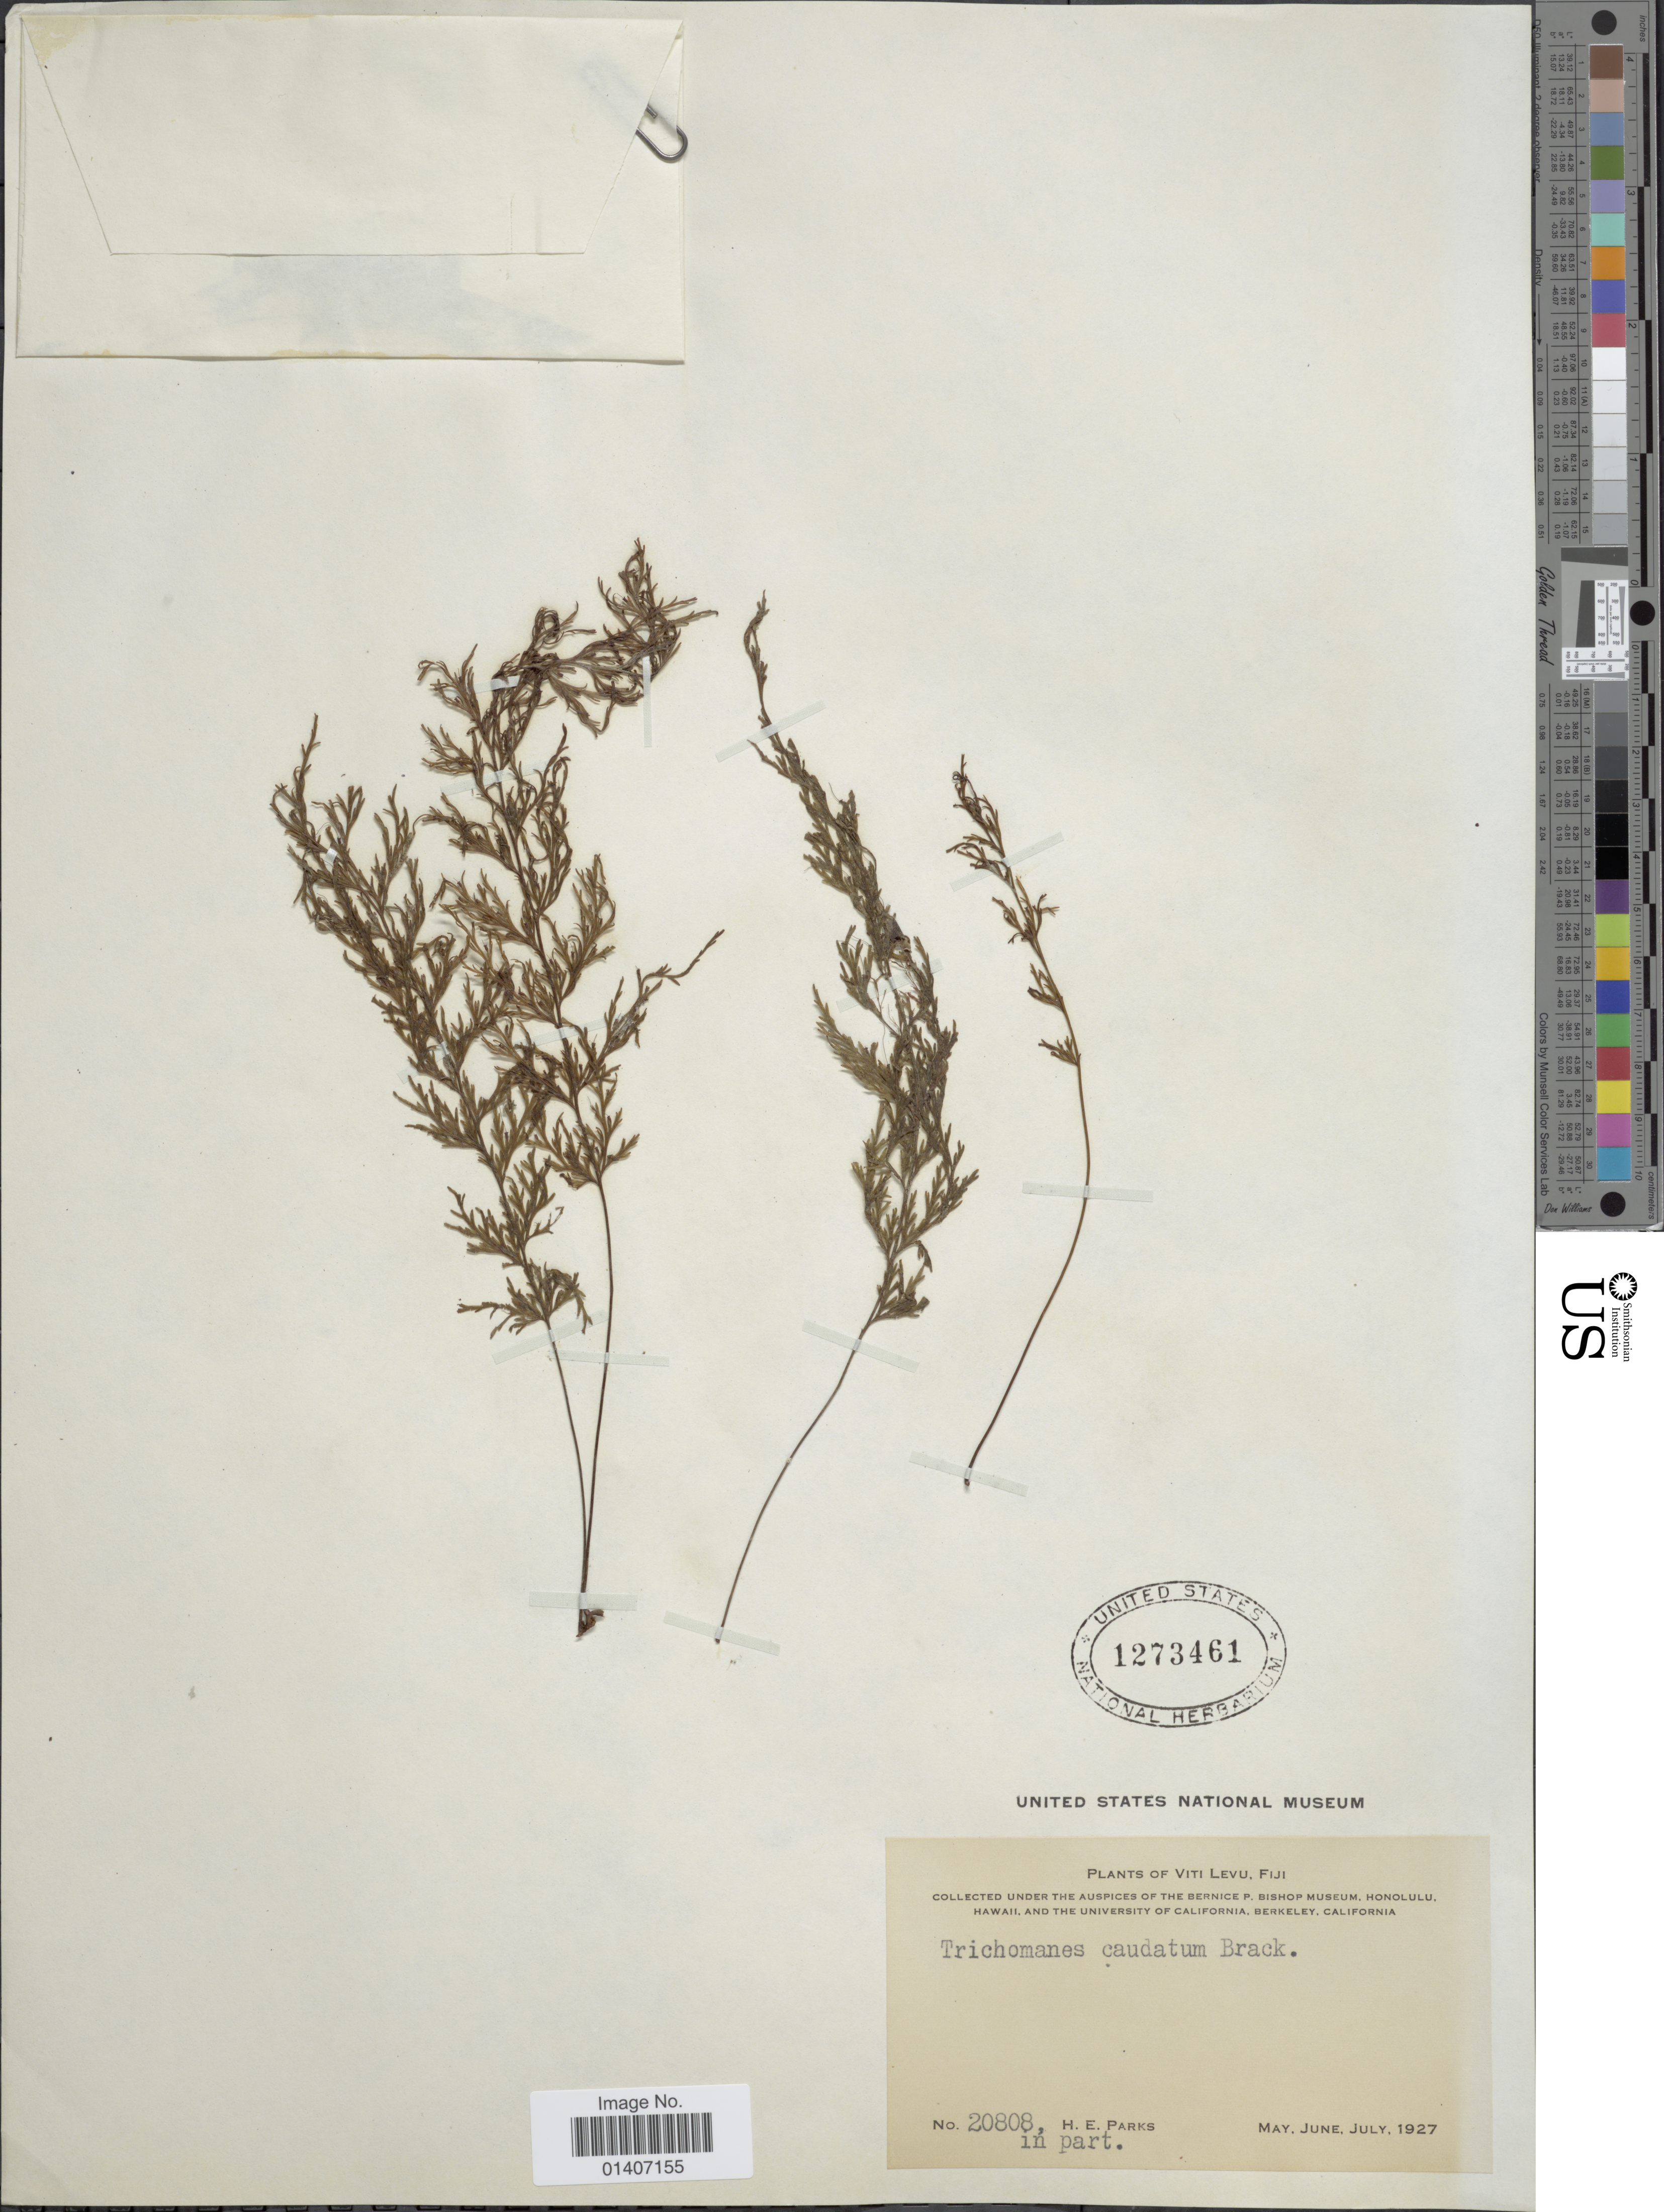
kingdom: Plantae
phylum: Tracheophyta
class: Polypodiopsida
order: Hymenophyllales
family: Hymenophyllaceae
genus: Abrodictyum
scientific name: Abrodictyum caudatum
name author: (Brack.) Ebihara & K. Iwats.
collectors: H. E. Parks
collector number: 20808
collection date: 1927-05/1927-07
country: Fiji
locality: Viti Levu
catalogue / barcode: US 1273461